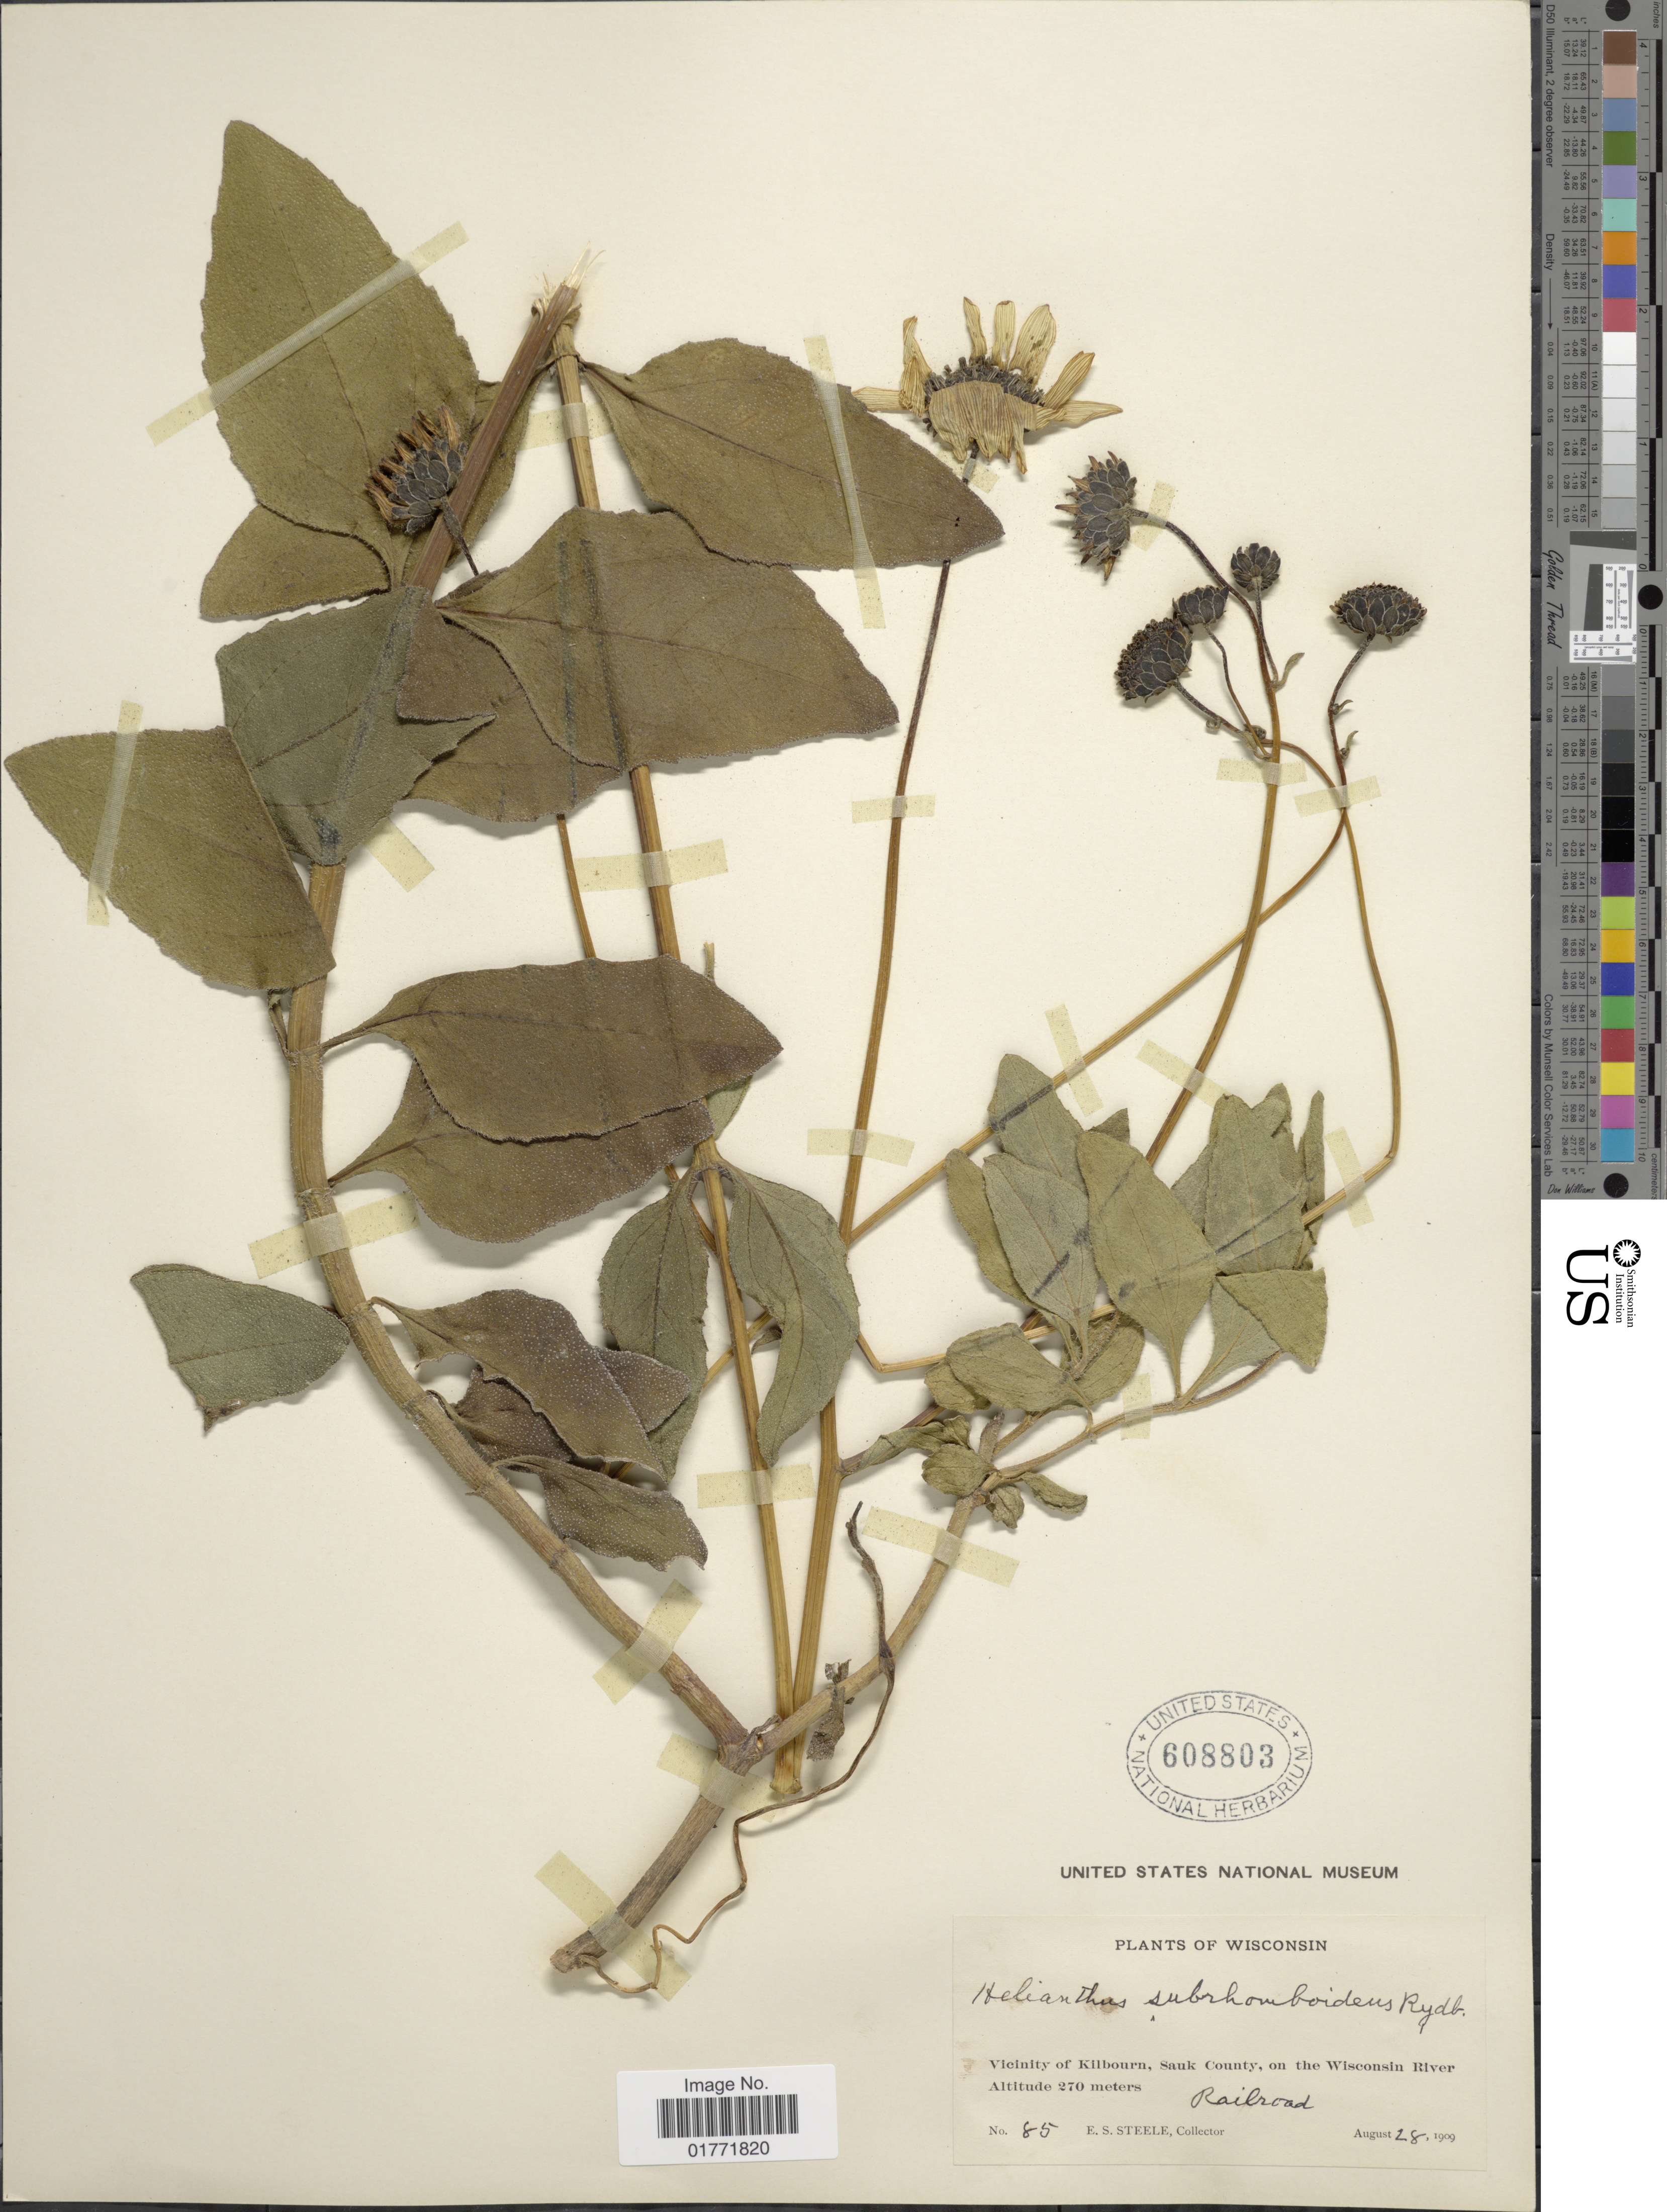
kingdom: Plantae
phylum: Tracheophyta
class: Magnoliopsida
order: Asterales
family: Asteraceae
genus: Helianthus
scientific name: Helianthus subrhomboideus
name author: Rydb.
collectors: E. Steele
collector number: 85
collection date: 1909-08-28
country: United States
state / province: Wisconsin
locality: Wisconsin, Vicinity of Kilbourn. Sauk County, on the Wisconsin River.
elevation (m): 270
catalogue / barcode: US 608803